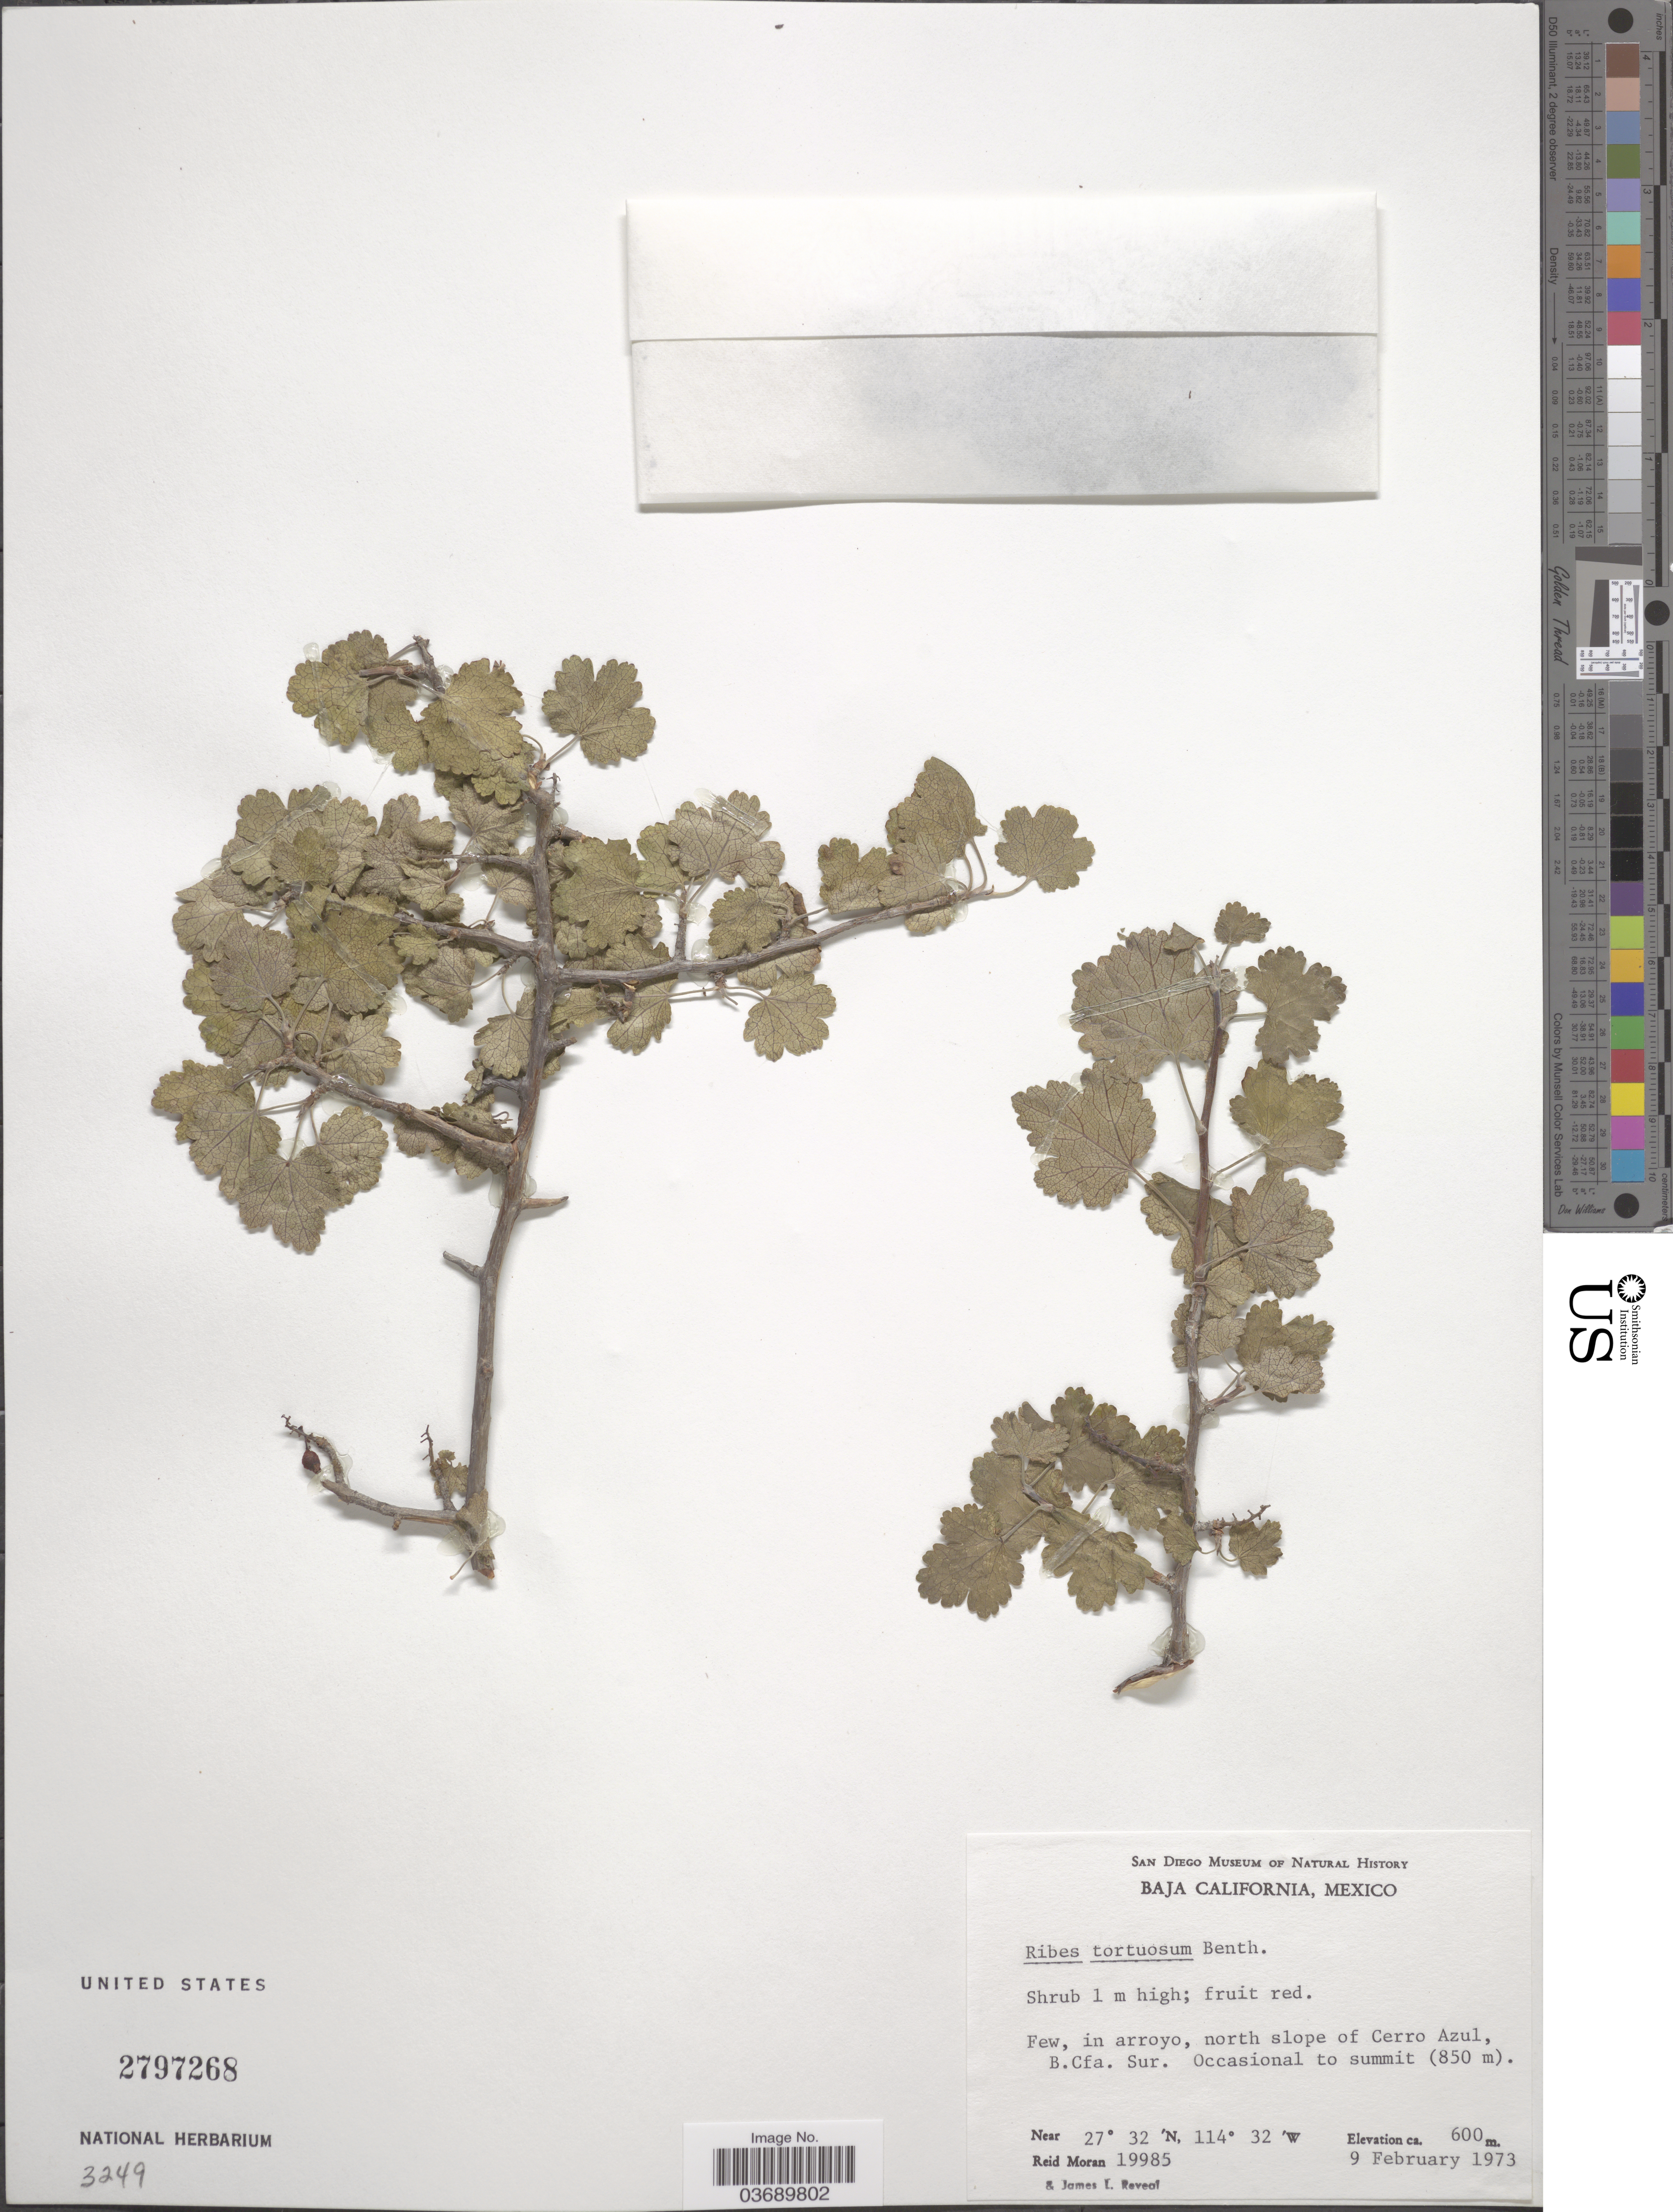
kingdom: Plantae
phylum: Tracheophyta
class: Magnoliopsida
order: Saxifragales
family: Grossulariaceae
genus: Ribes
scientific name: Ribes tortuosum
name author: Benth.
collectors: R. Moran & J. L. Reveal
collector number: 19985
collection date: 1973-02-09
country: Mexico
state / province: Baja California Sur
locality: Few, in arroyo, north slope of Cerro Azul.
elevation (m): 600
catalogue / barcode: US 2797268